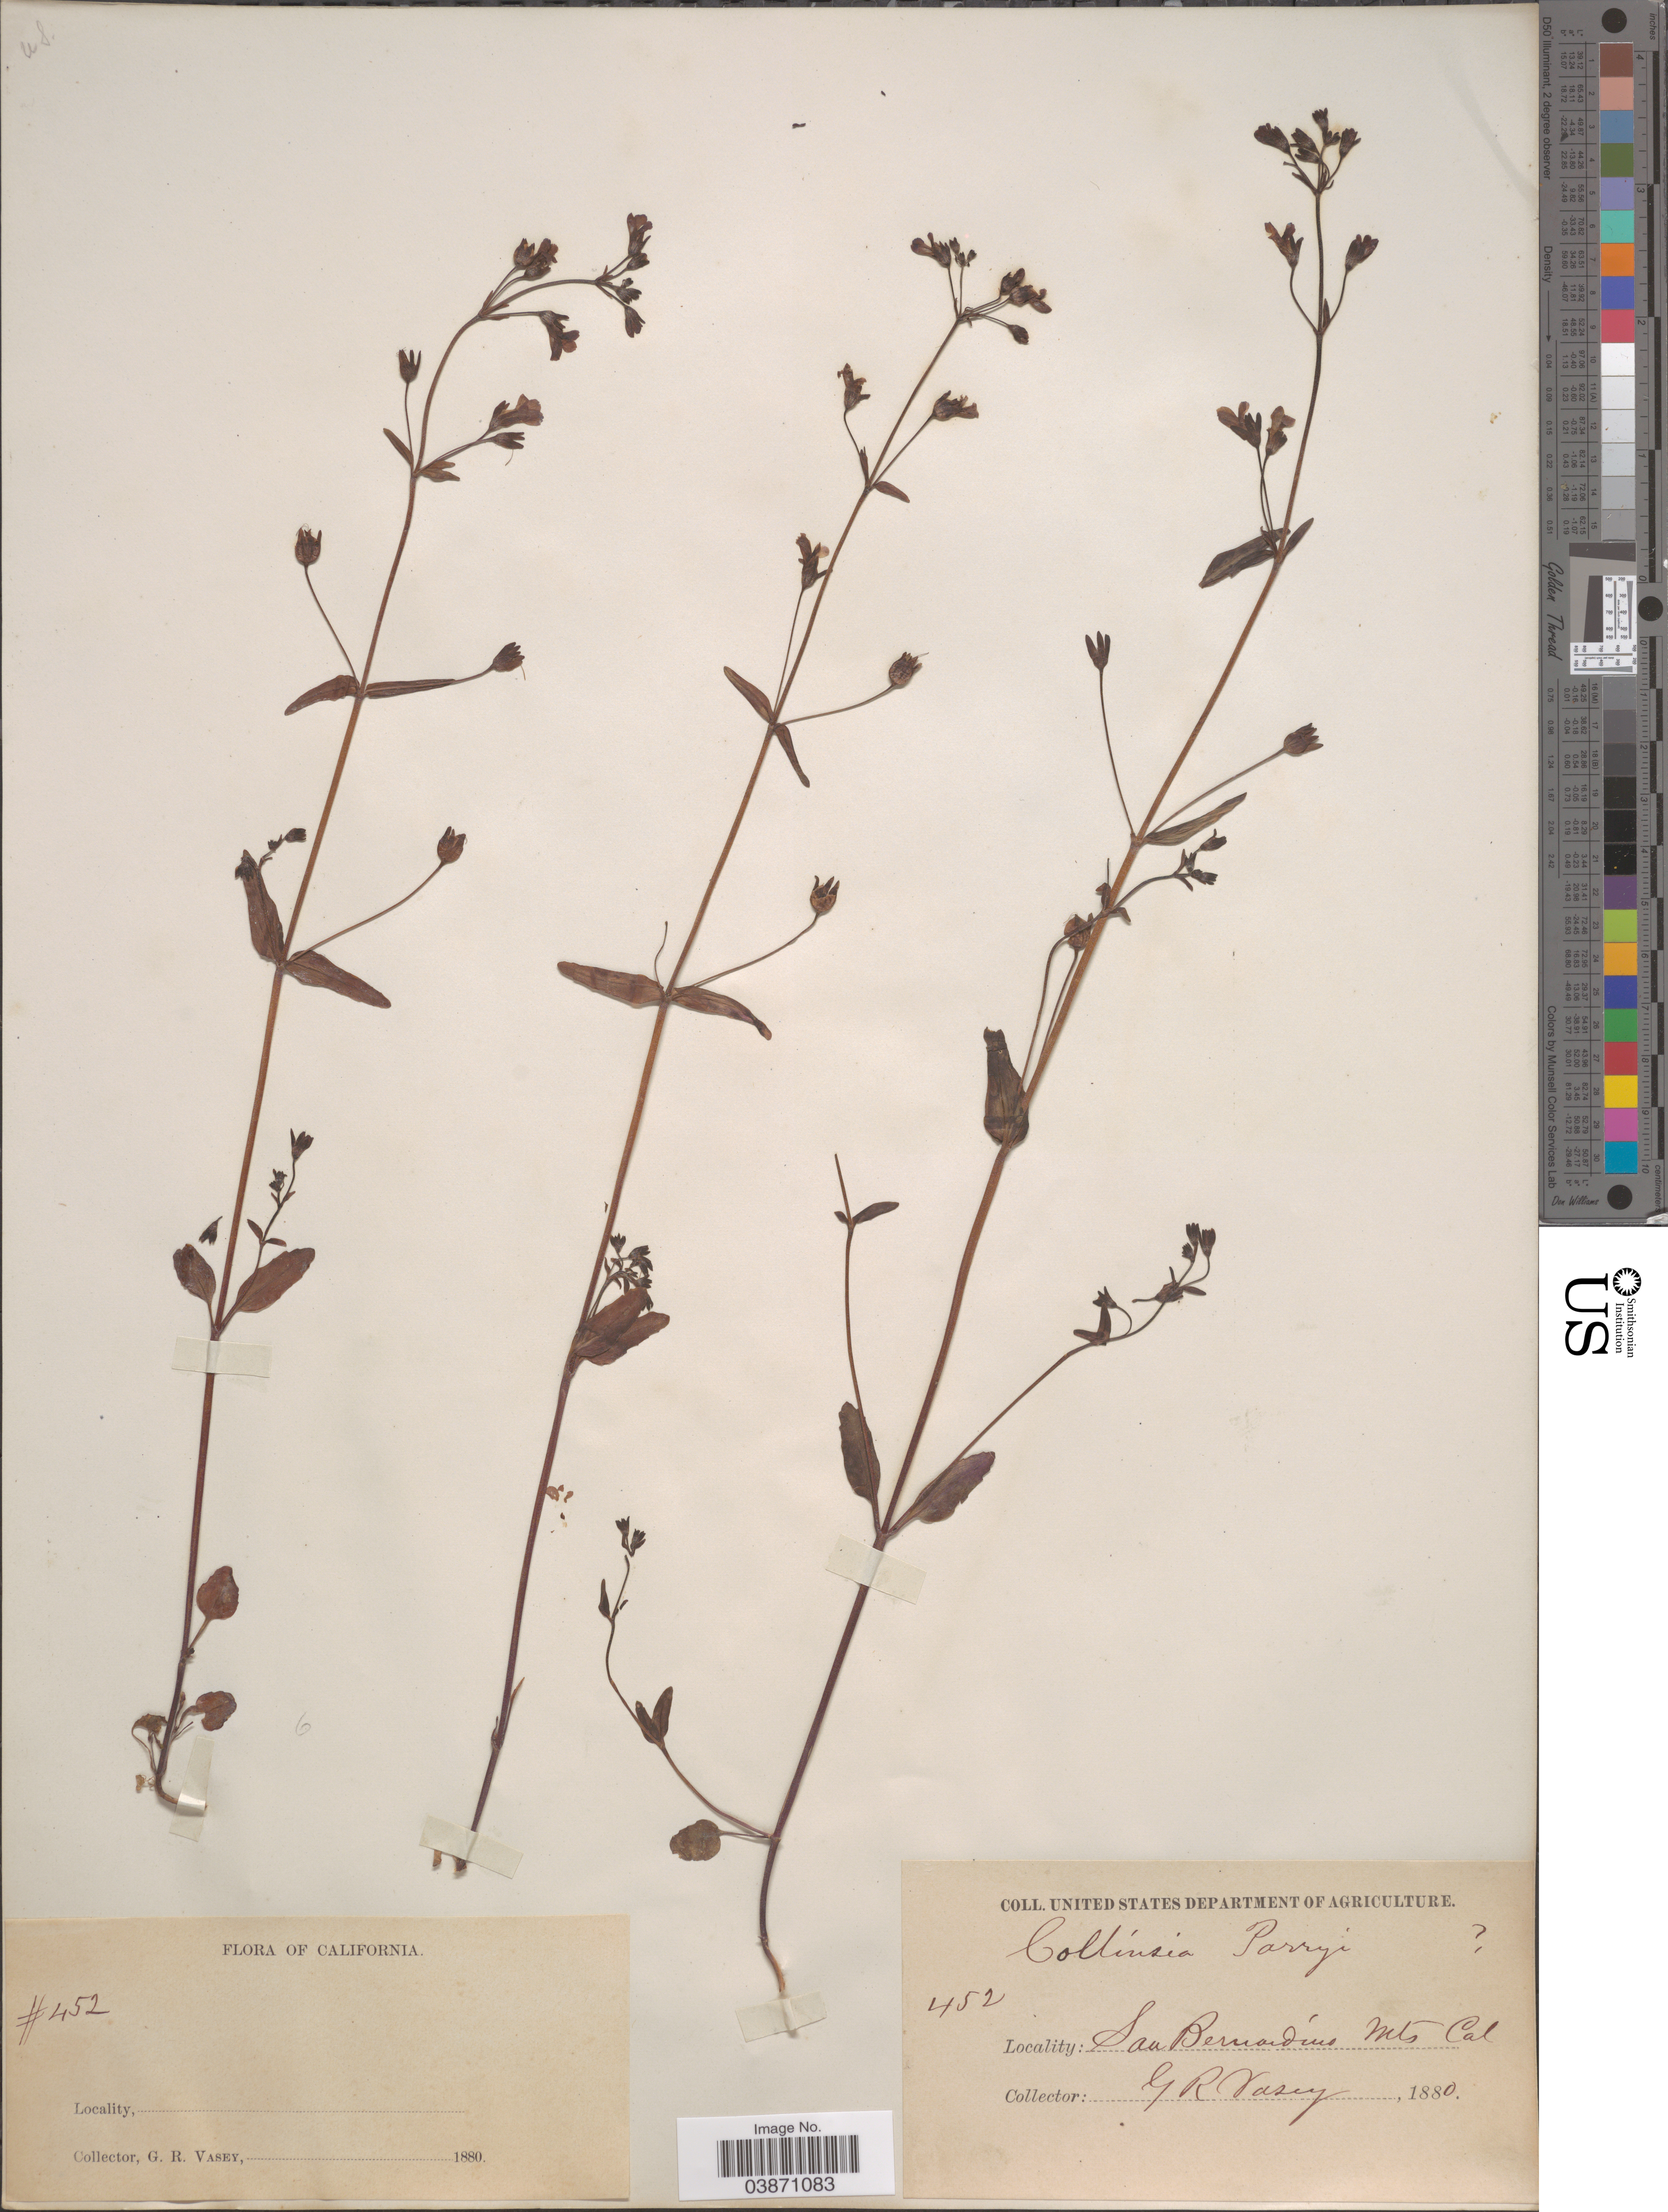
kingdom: Plantae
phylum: Tracheophyta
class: Magnoliopsida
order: Lamiales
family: Plantaginaceae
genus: Collinsia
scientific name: Collinsia parryi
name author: A. Gray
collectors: G. R. Vasey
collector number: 452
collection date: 1880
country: United States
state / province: California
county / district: San Bernardino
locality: San Bernardino Mts.